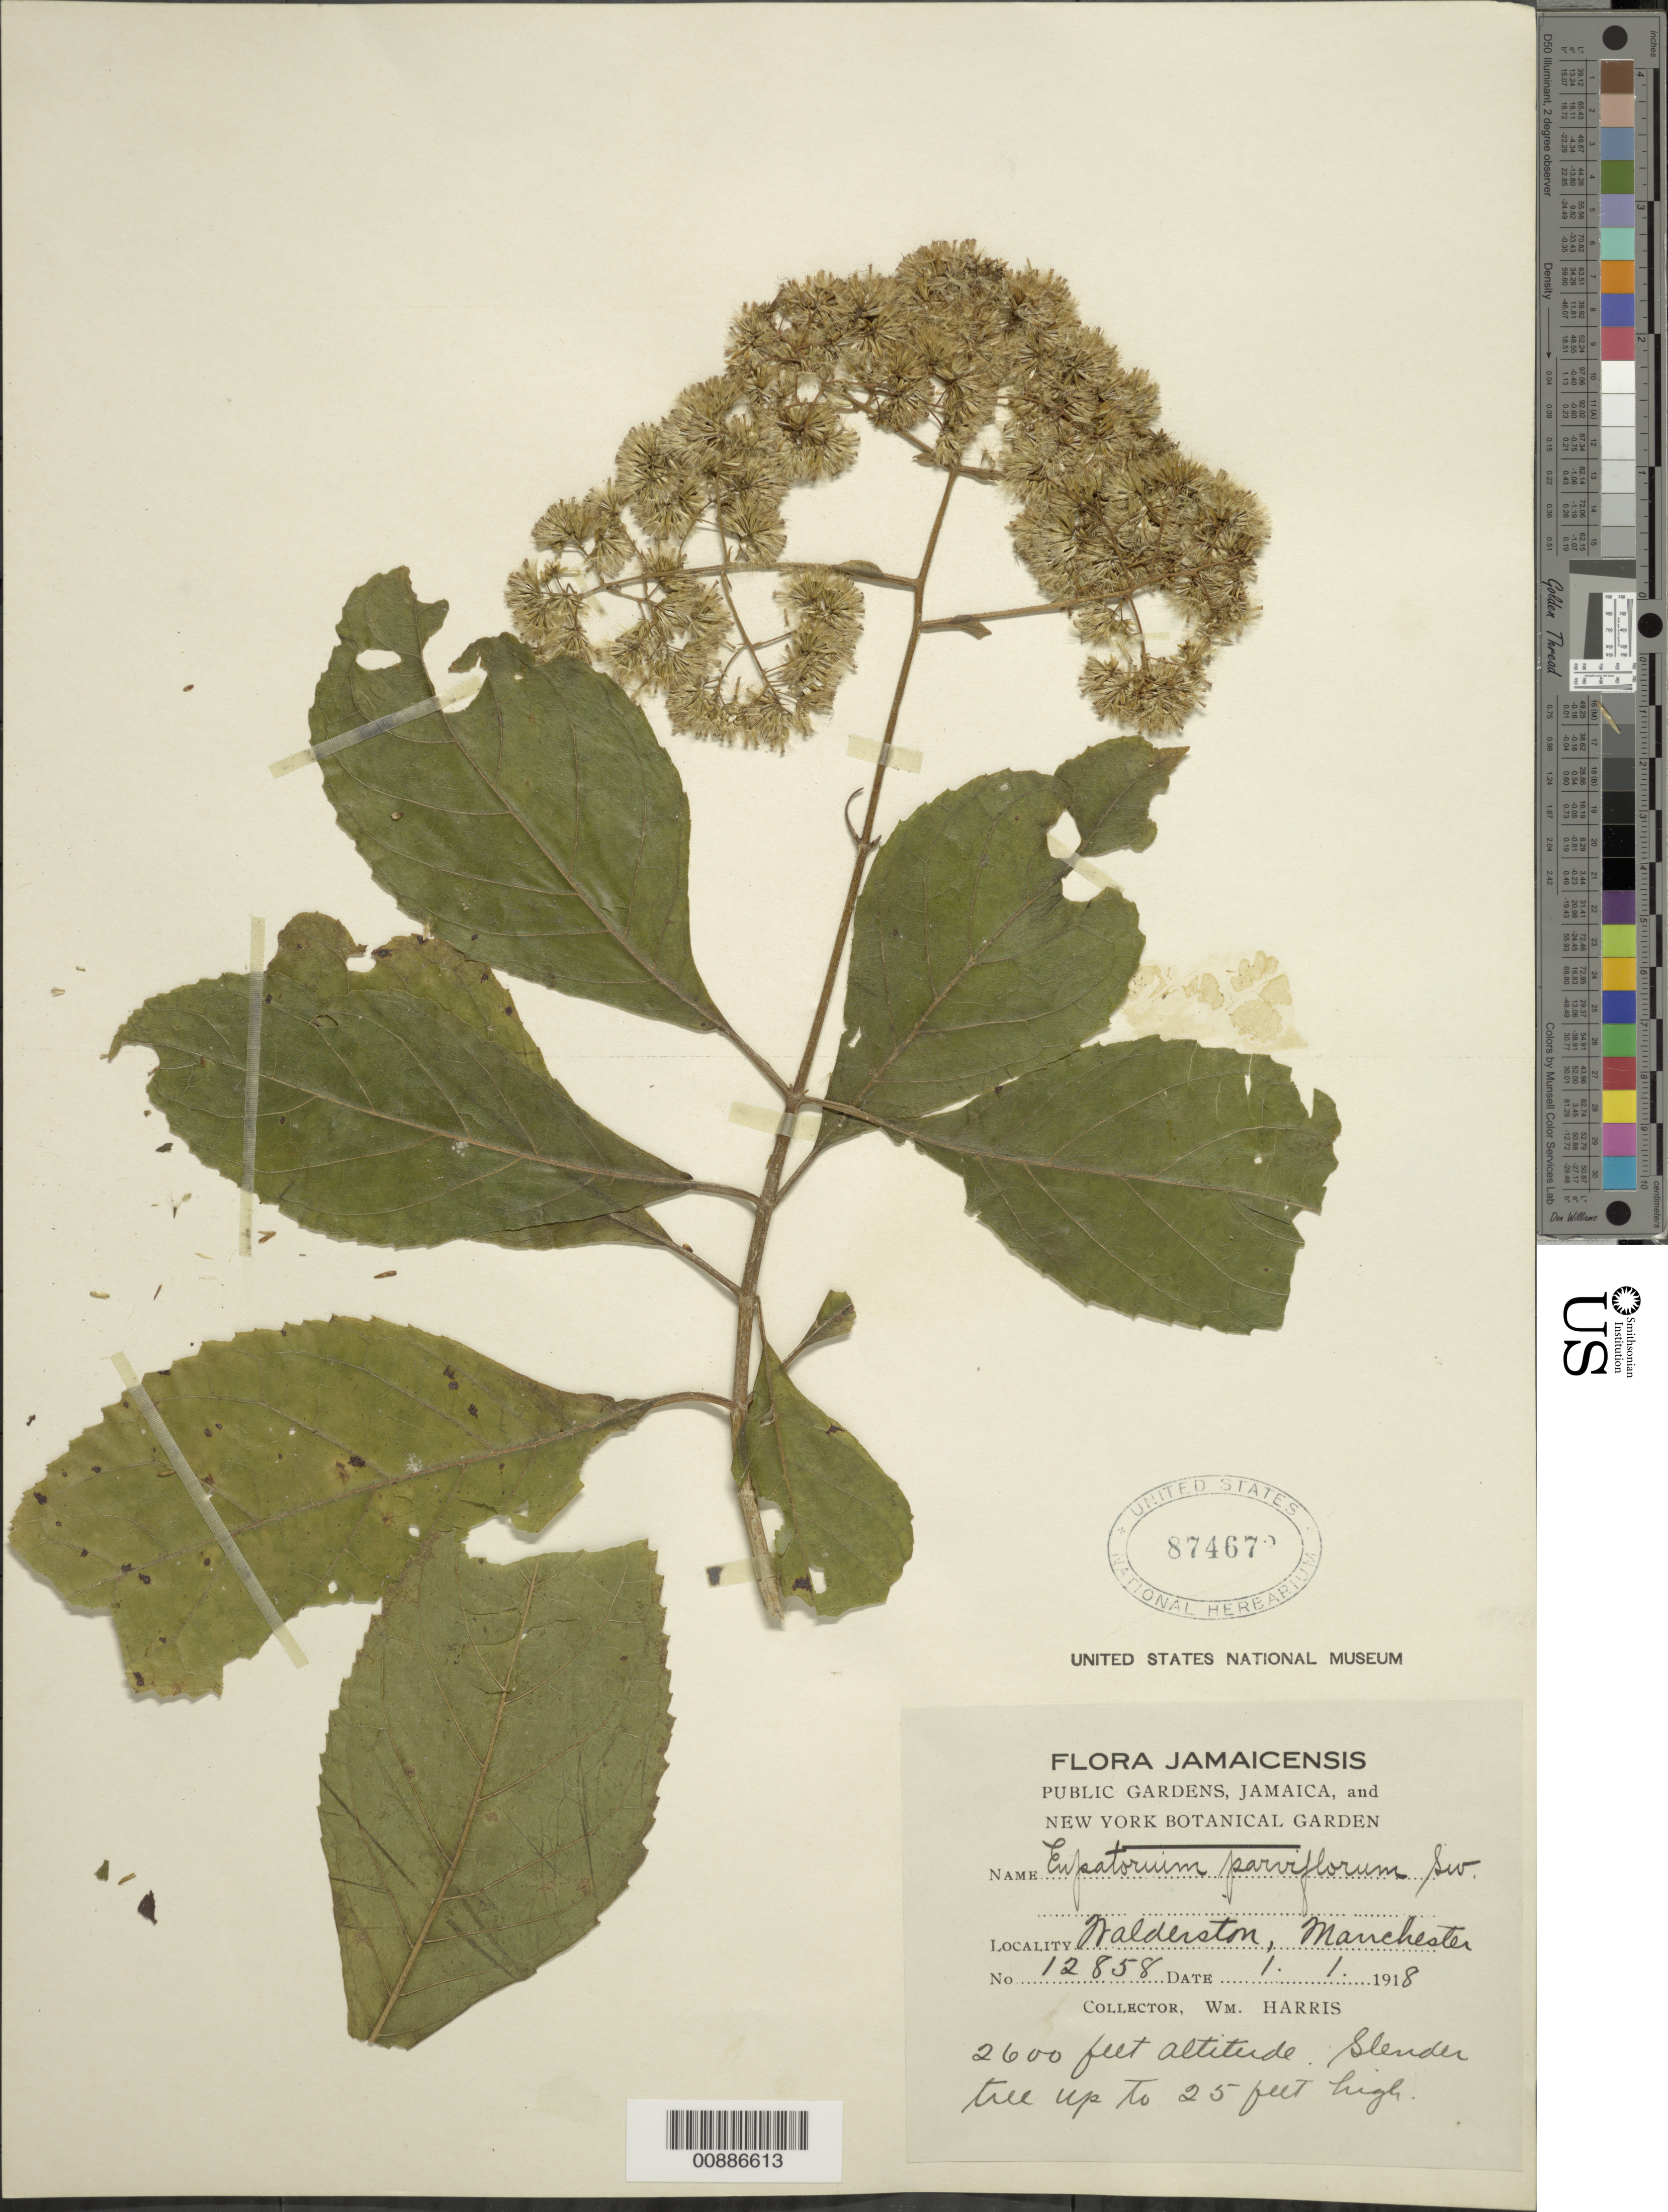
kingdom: Plantae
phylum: Tracheophyta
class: Magnoliopsida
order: Asterales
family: Asteraceae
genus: Critonia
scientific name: Critonia parviflora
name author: (Sw.) DC.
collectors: W. H. Harris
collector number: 12858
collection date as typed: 01 Jan 1918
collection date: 1918-01-01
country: Jamaica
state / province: Manchester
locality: Walderston (sp?)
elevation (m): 792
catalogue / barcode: US 874672